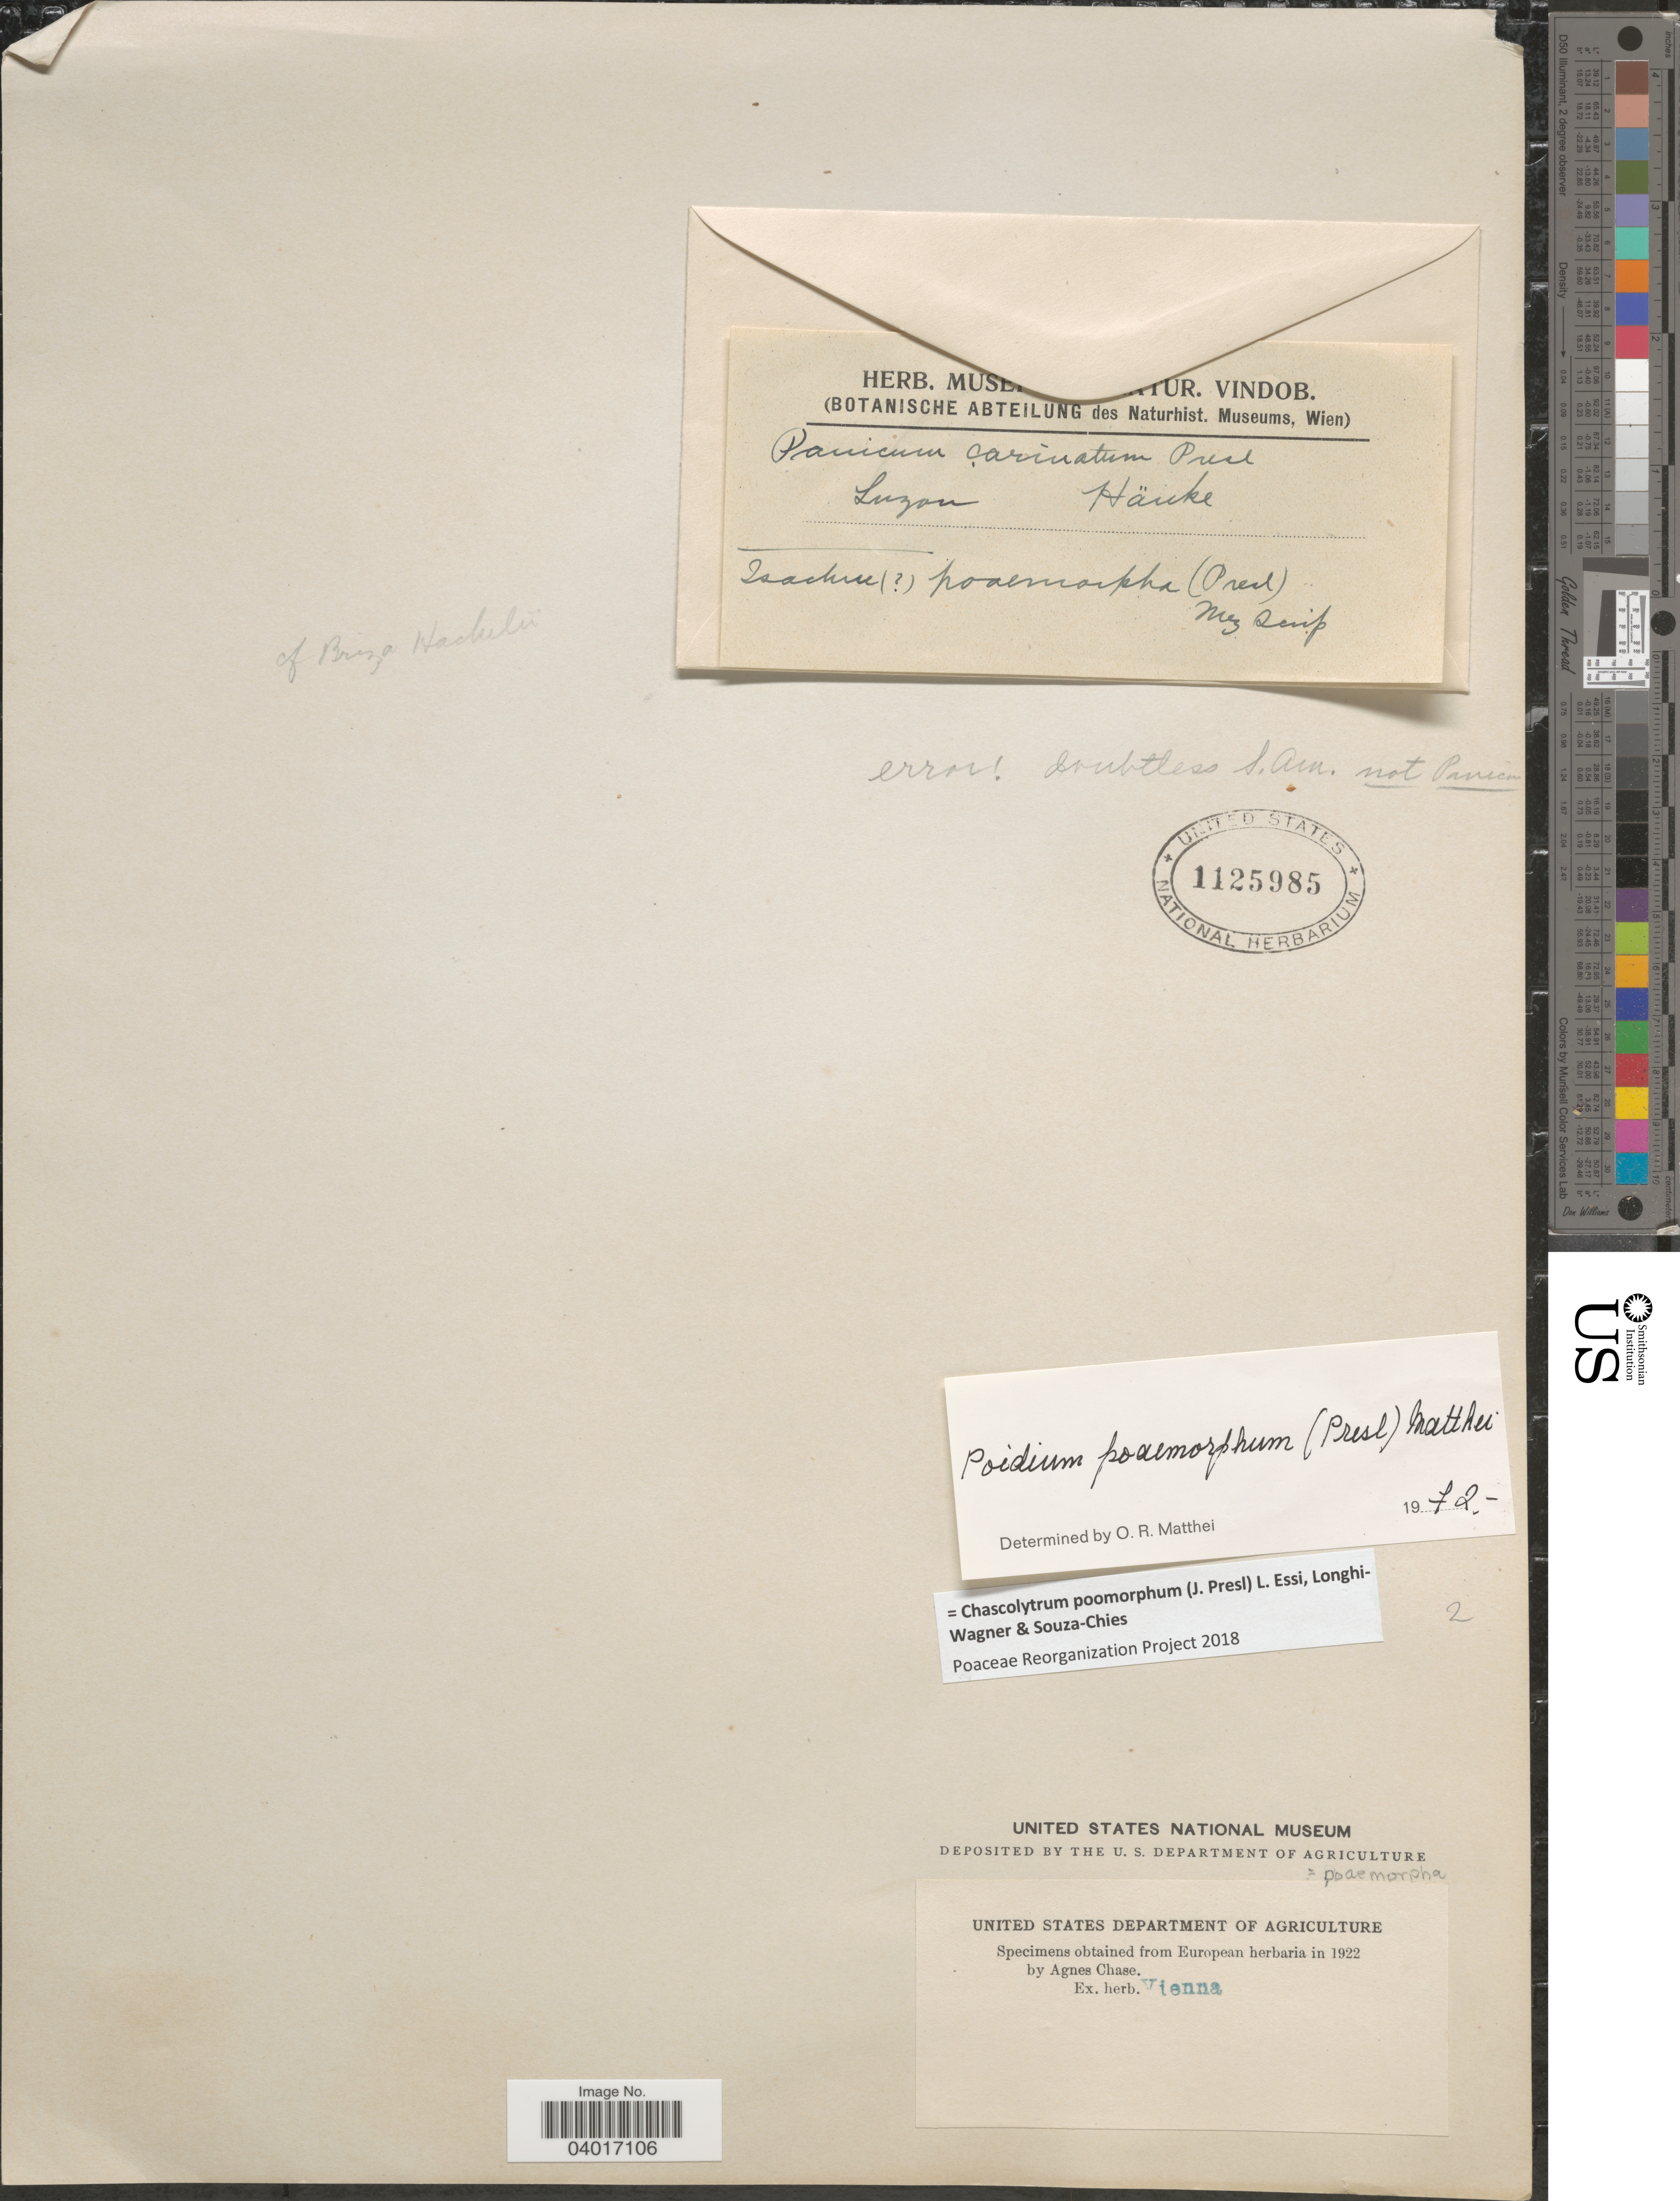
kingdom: Plantae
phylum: Tracheophyta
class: Liliopsida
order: Poales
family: Poaceae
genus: Chascolytrum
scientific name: Chascolytrum poomorphum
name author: (J. Presl) L. Essi et al.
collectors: -. Hanke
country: Philippines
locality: Luzon.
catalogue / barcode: US 1125985